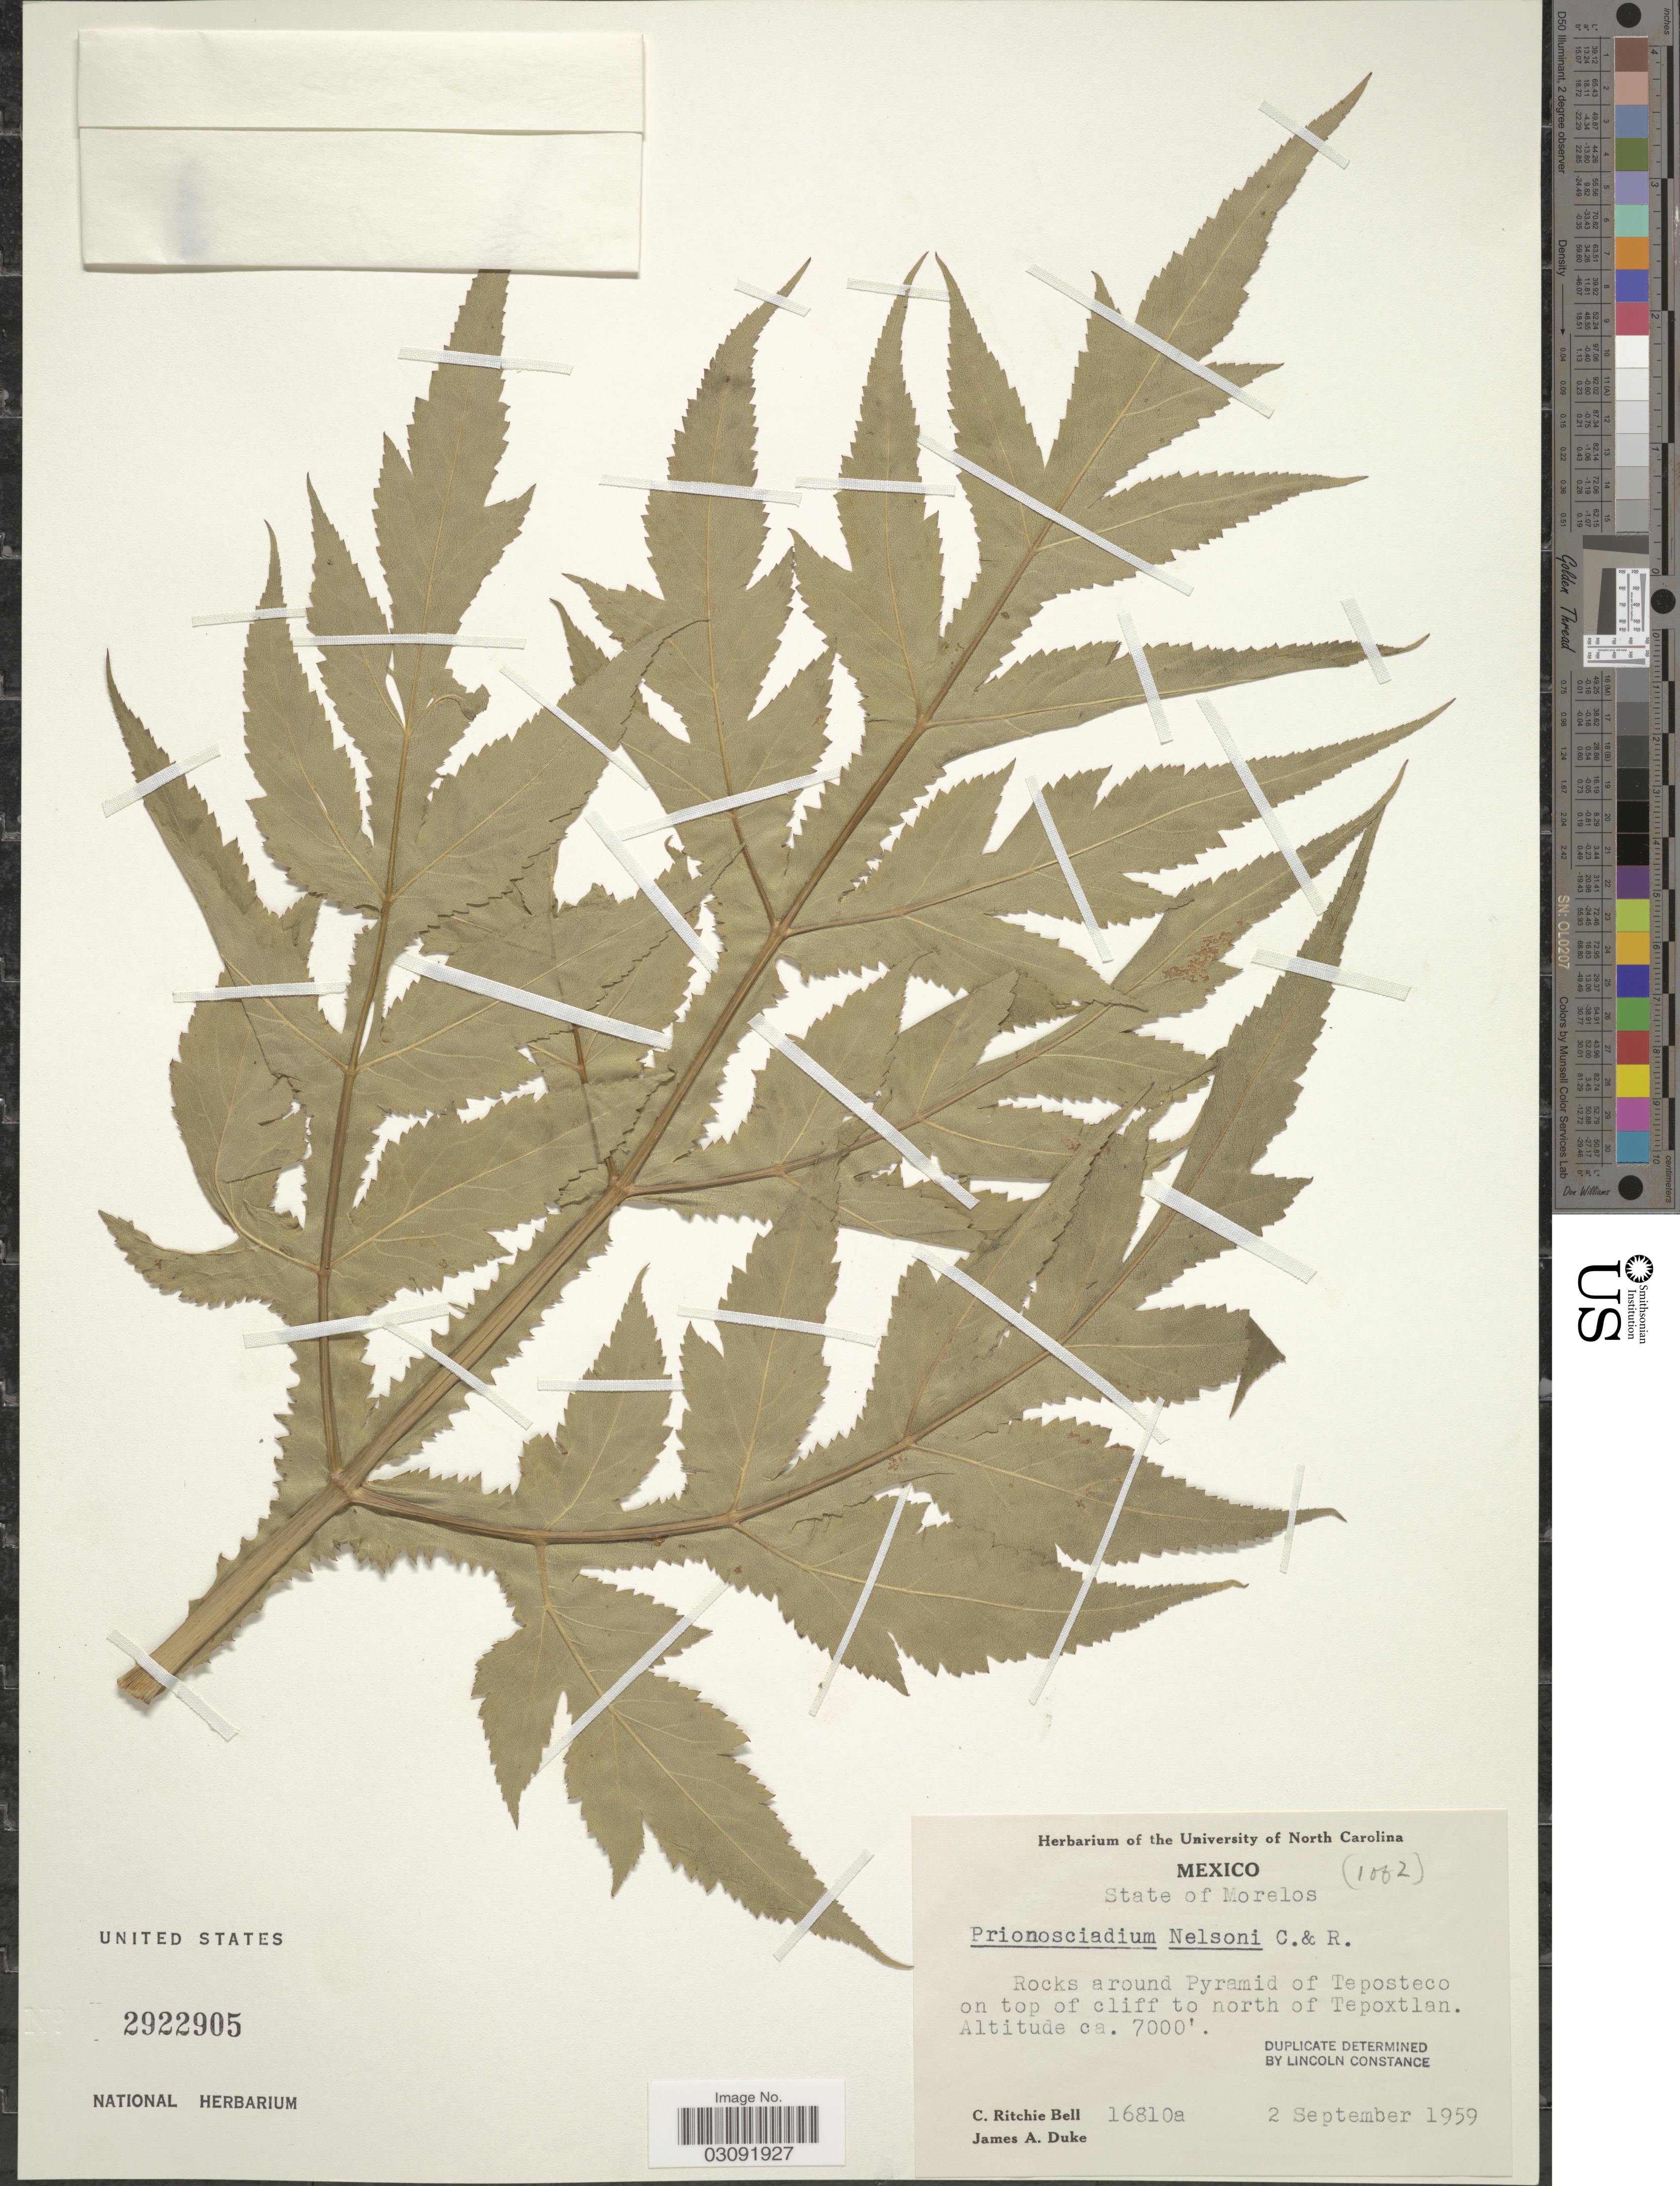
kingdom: Plantae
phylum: Tracheophyta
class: Magnoliopsida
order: Apiales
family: Apiaceae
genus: Prionosciadium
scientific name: Prionosciadium nelsonii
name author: J.M. Coult. & Rose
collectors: C. R. Bell & J. A. Duke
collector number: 16810a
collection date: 1959-09-02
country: Mexico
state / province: Morelos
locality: Rocks around Pyramid of Teposteco on top of cliff to north of Tepoxtlan.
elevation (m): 2134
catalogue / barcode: US 2922905